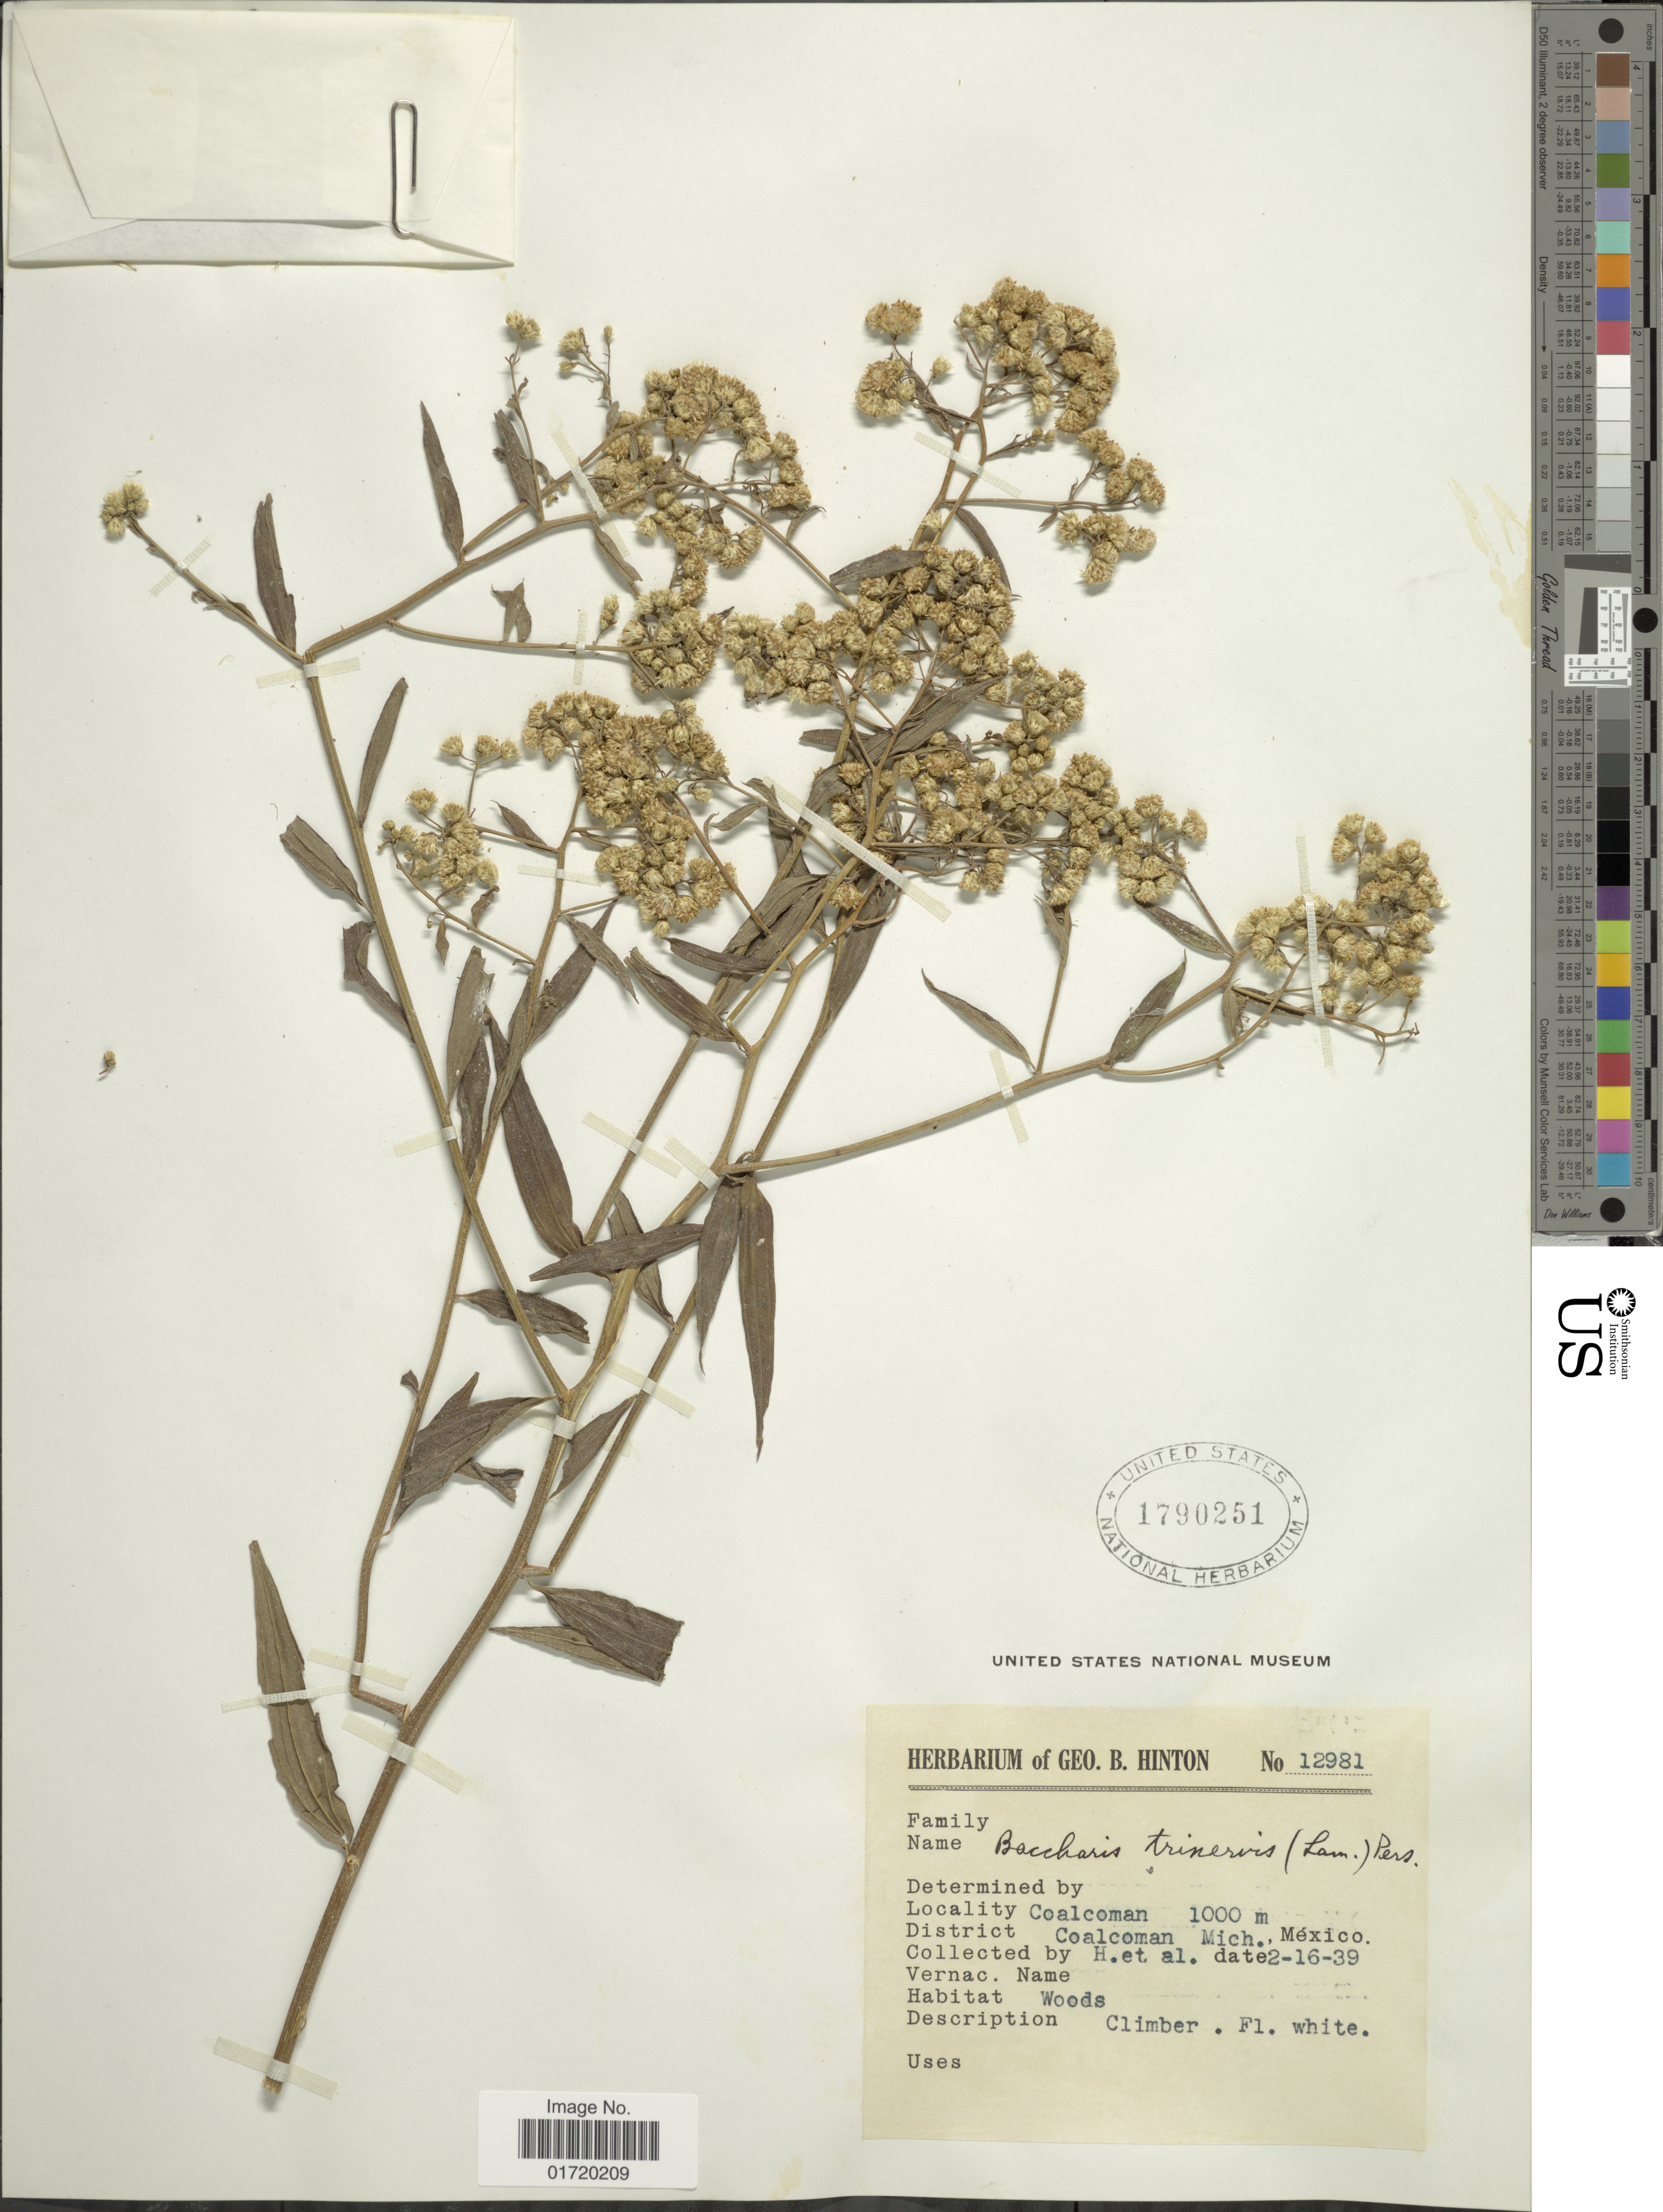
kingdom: Plantae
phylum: Tracheophyta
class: Magnoliopsida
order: Asterales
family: Asteraceae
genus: Baccharis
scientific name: Baccharis trinervis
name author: (Lam.) Pers.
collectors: G. B. Hinton & et al.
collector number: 12981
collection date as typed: Transcribed d/m/y: 16/2/39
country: Mexico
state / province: Michoacán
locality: Coalcoman, District Coalcoman, Mich.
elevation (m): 1000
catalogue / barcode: US 1790251